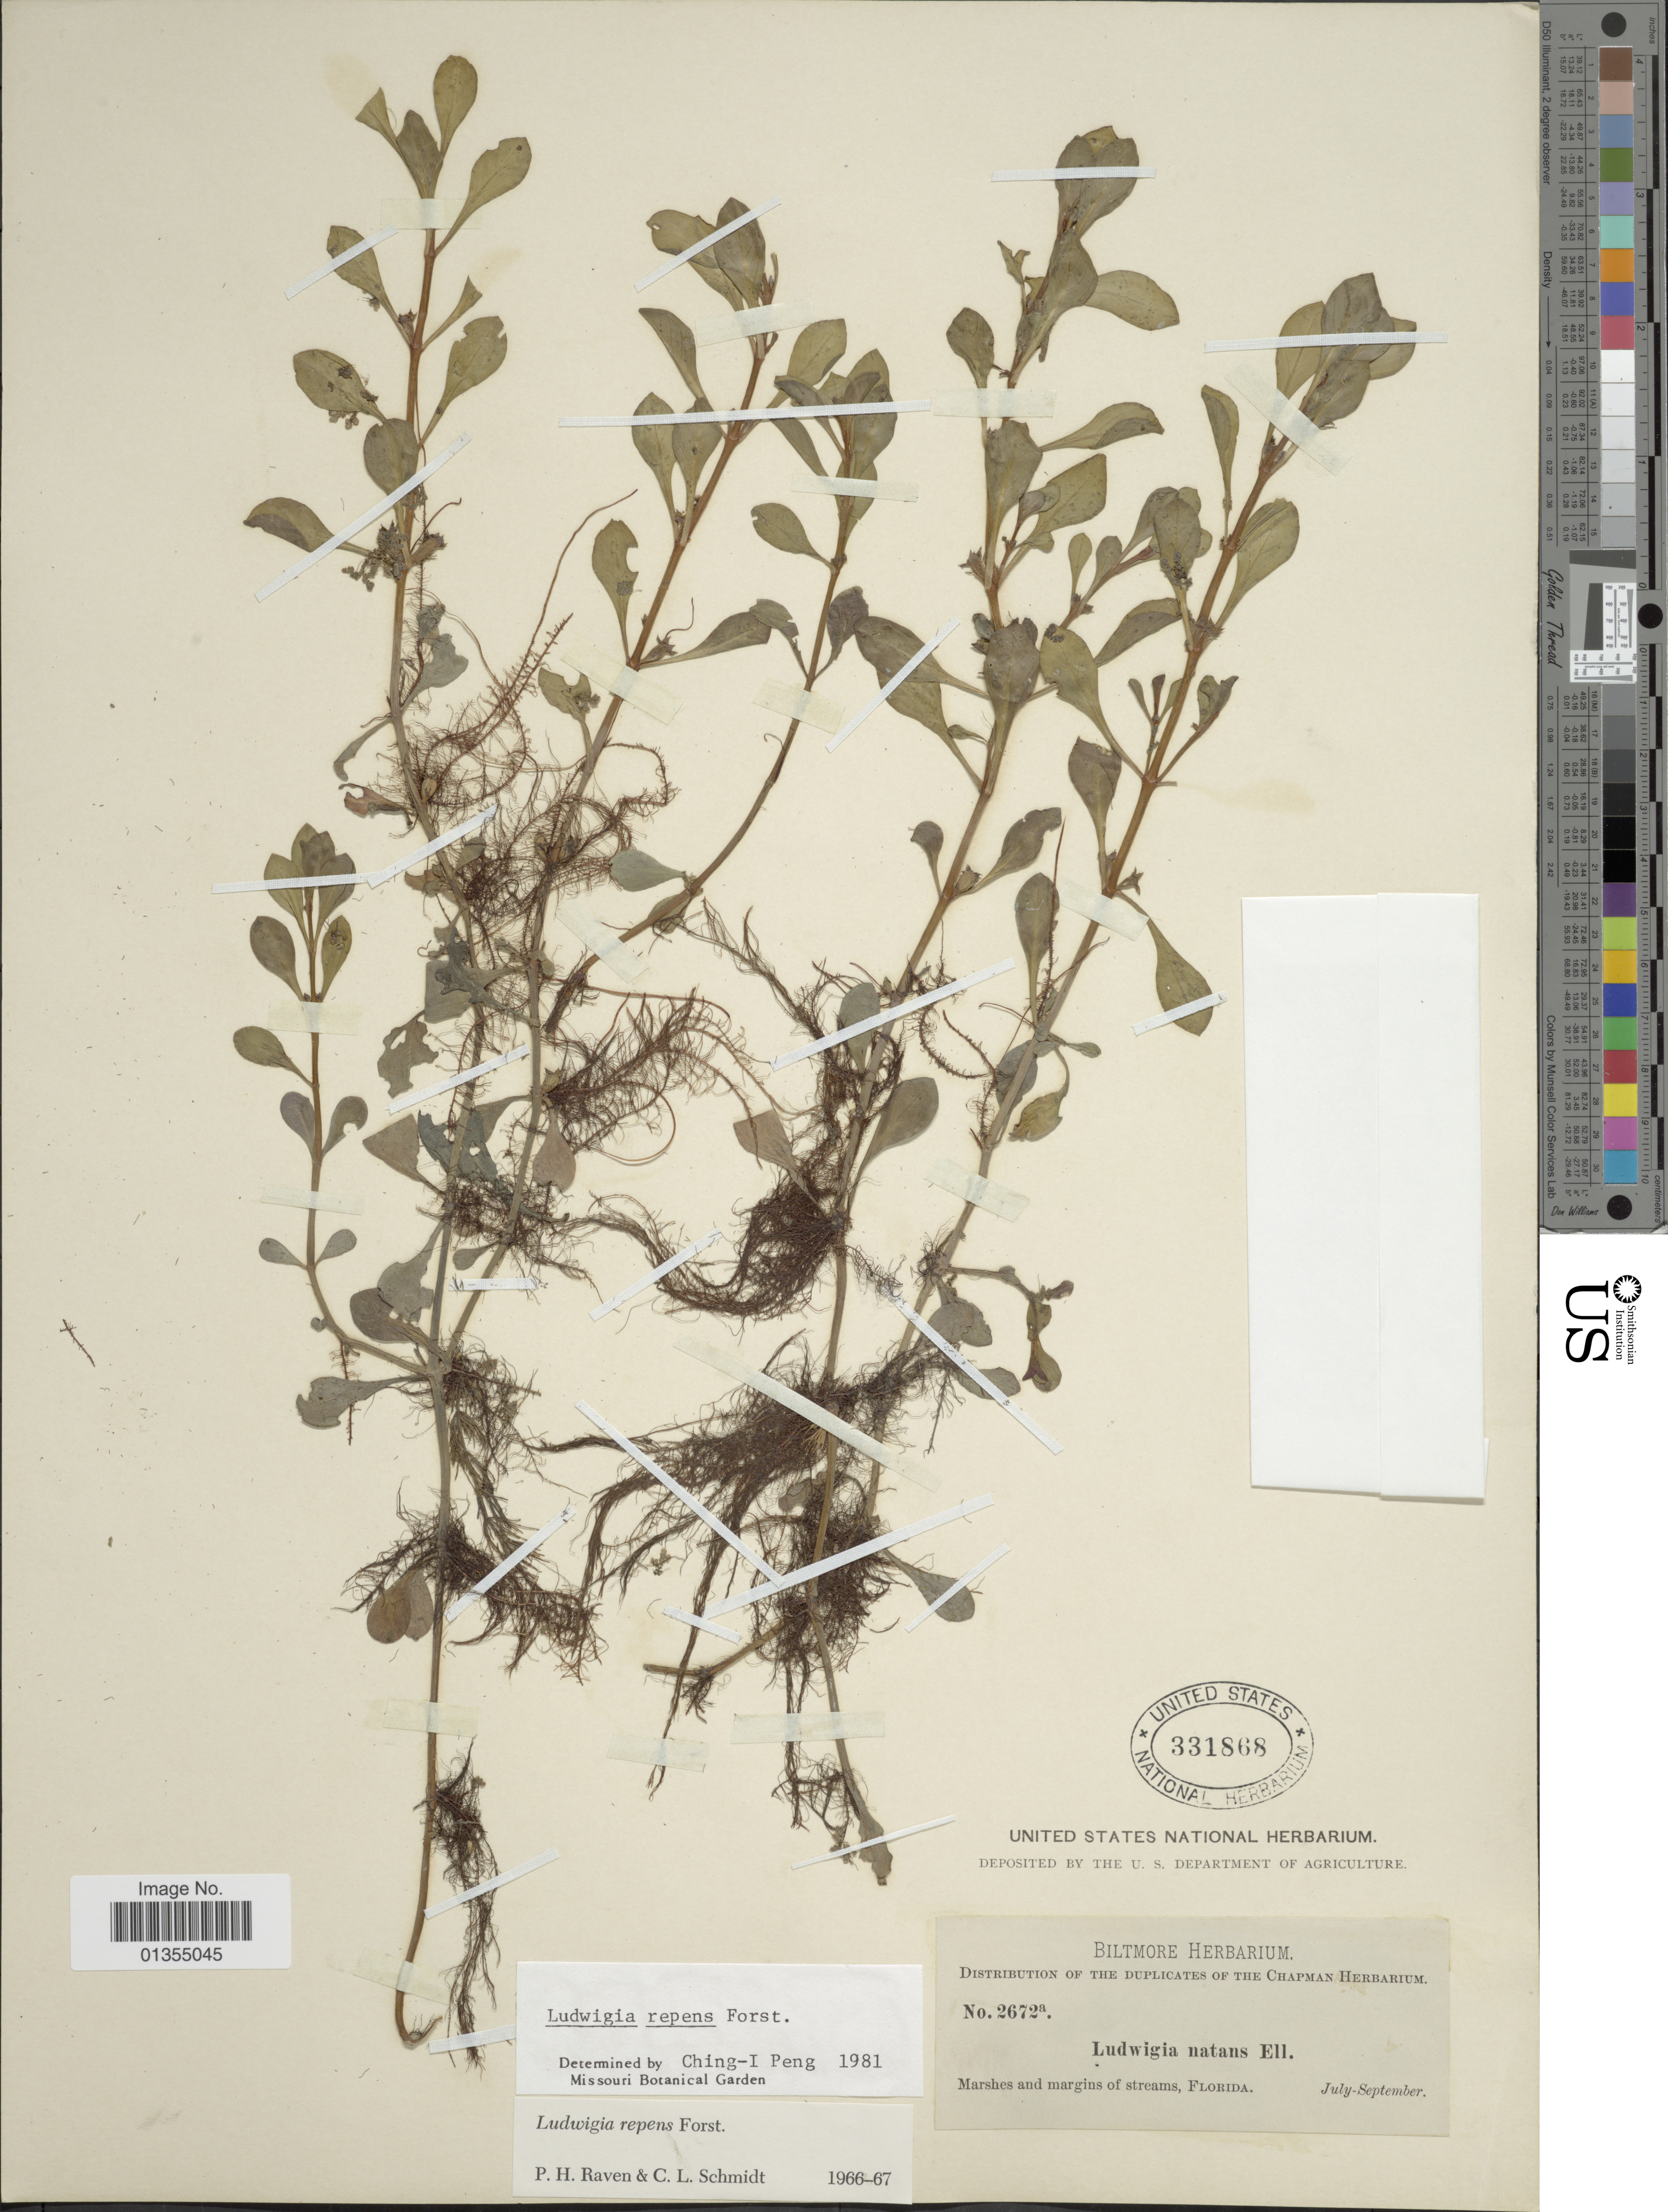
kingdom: Plantae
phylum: Tracheophyta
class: Magnoliopsida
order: Myrtales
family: Onagraceae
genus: Ludwigia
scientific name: Ludwigia repens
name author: J.R. Forst.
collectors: ex herb. Biltmore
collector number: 2672a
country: United States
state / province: Florida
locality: Marshes and margins of streams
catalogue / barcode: US 331868